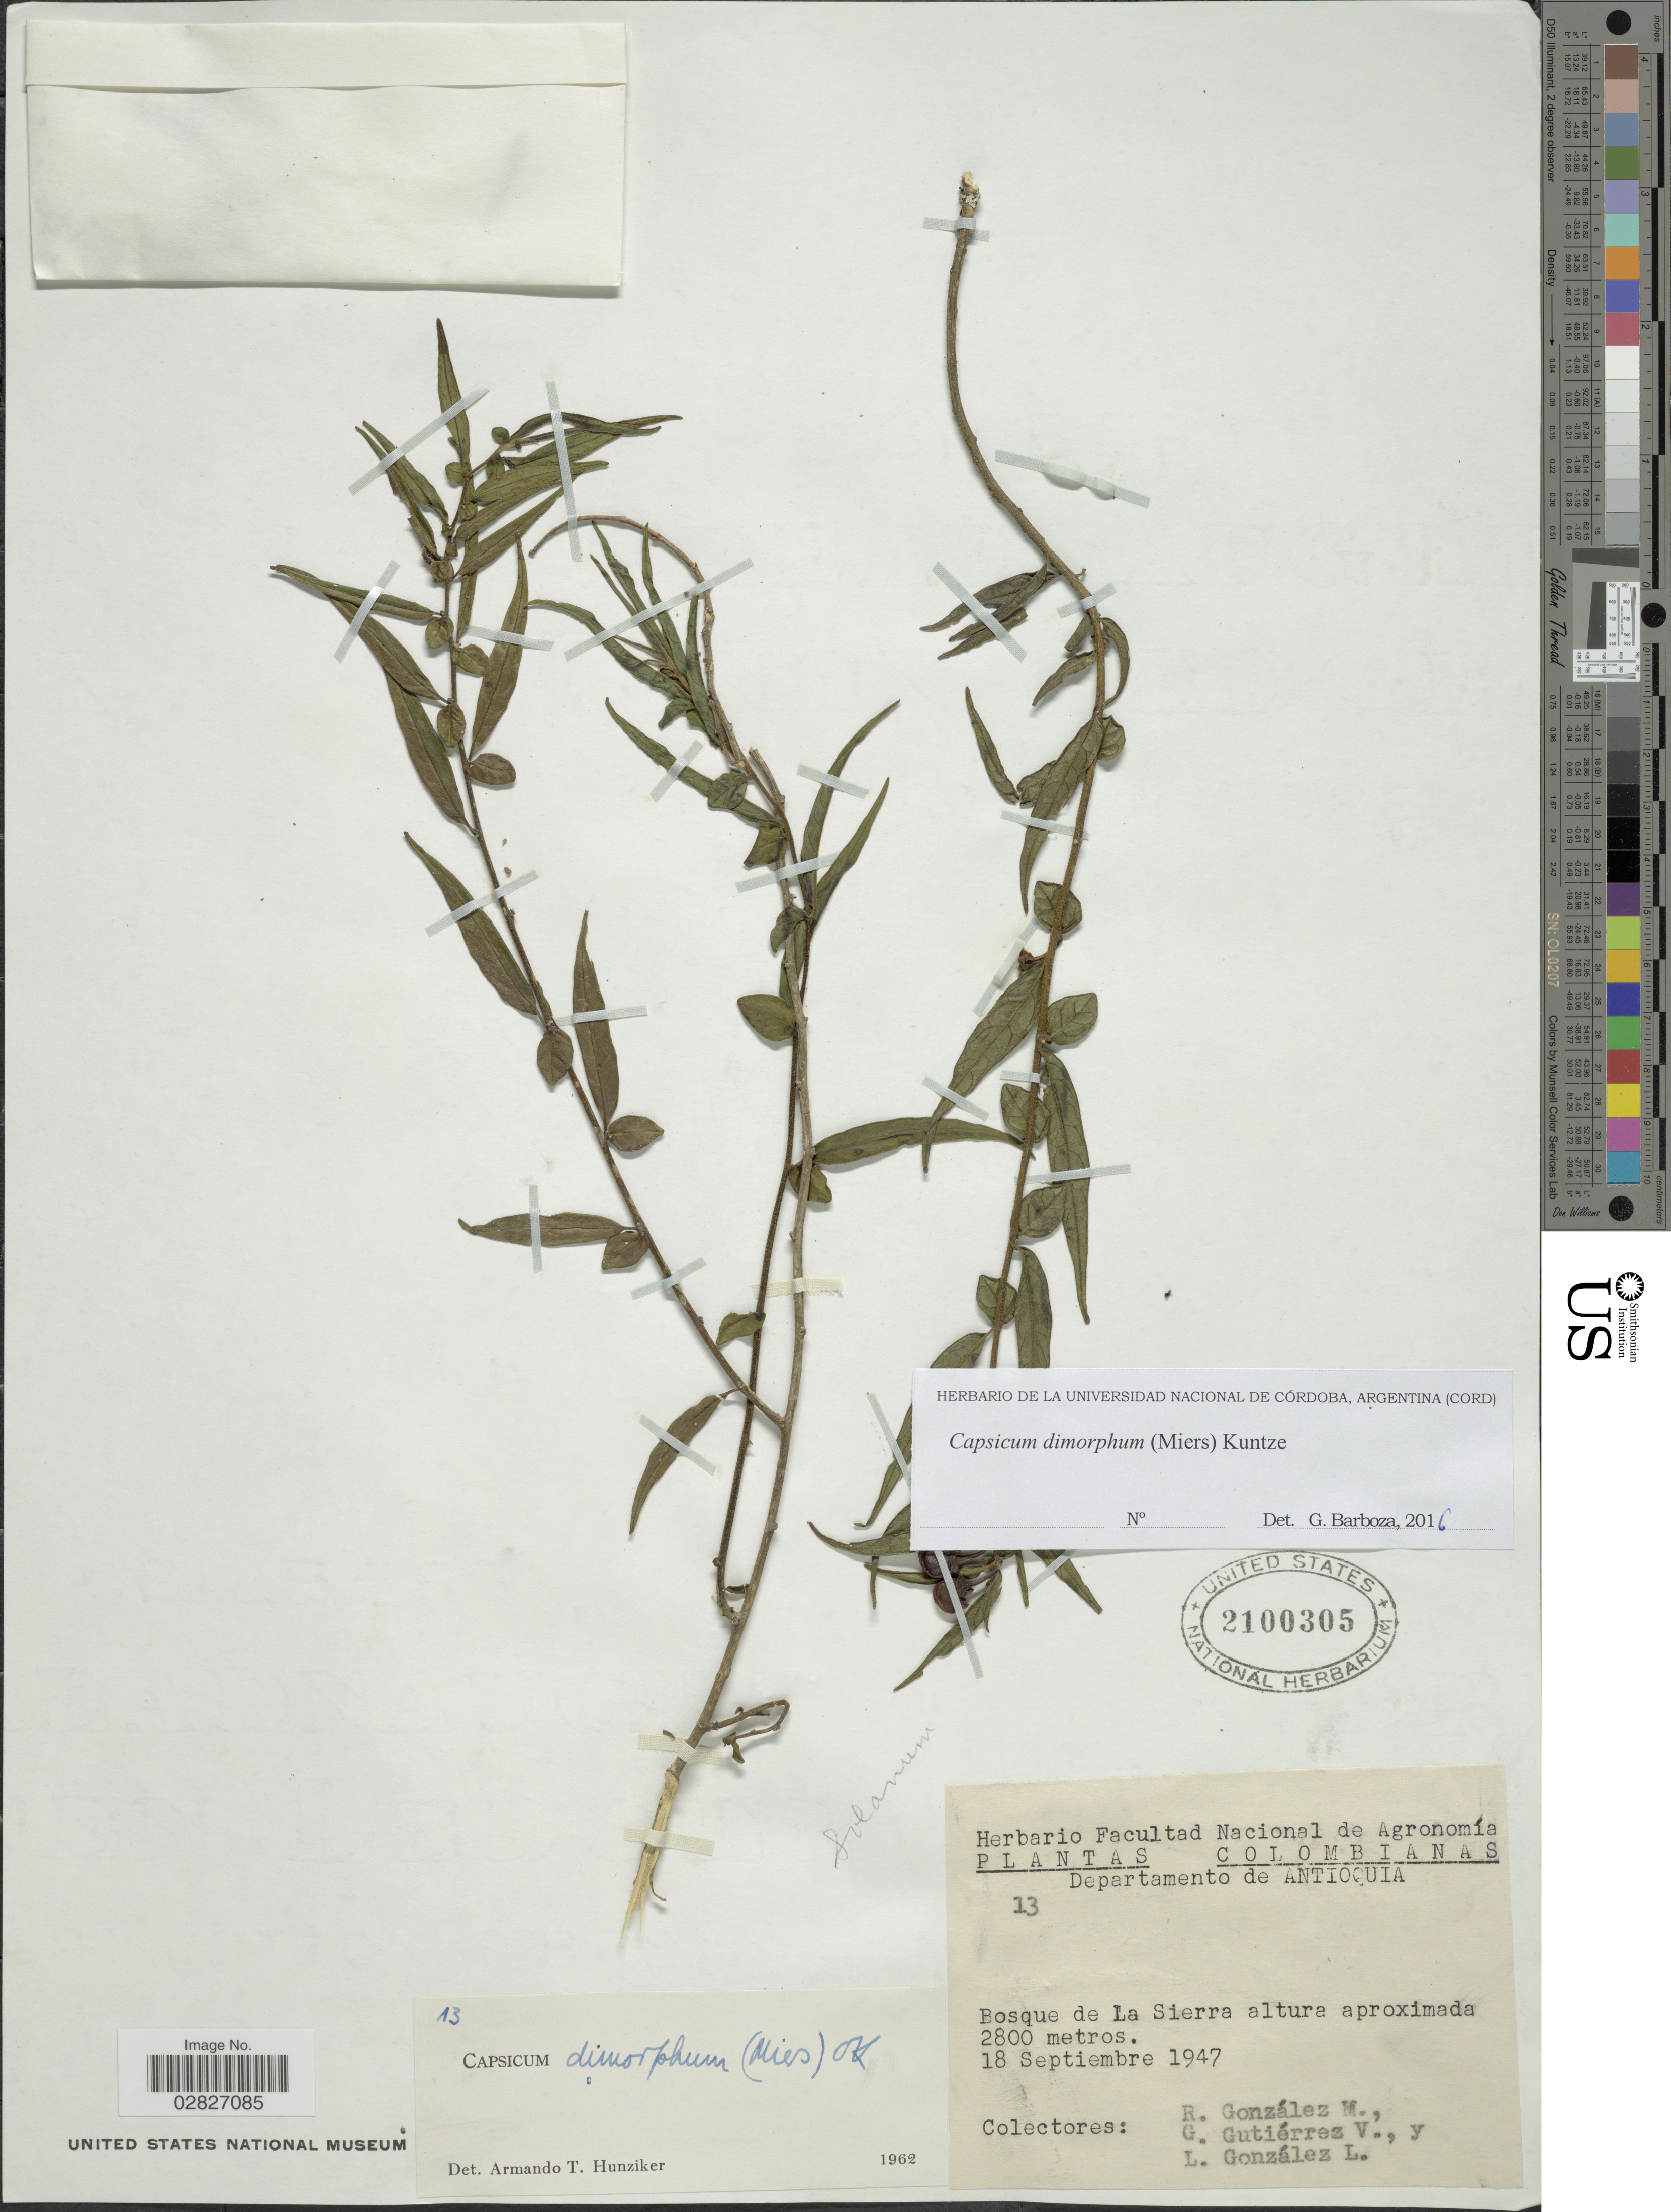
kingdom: Plantae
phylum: Tracheophyta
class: Magnoliopsida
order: Solanales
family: Solanaceae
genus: Capsicum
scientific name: Capsicum dimorphum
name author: (Miers) Kuntze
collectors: R. González M., G. Gutiérrez V. & L. González L.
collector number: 13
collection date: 1947-09-18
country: Colombia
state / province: Antioquia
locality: Derpartamento de Antioquia, Bosque de La Sierra.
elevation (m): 2800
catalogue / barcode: US 2100305